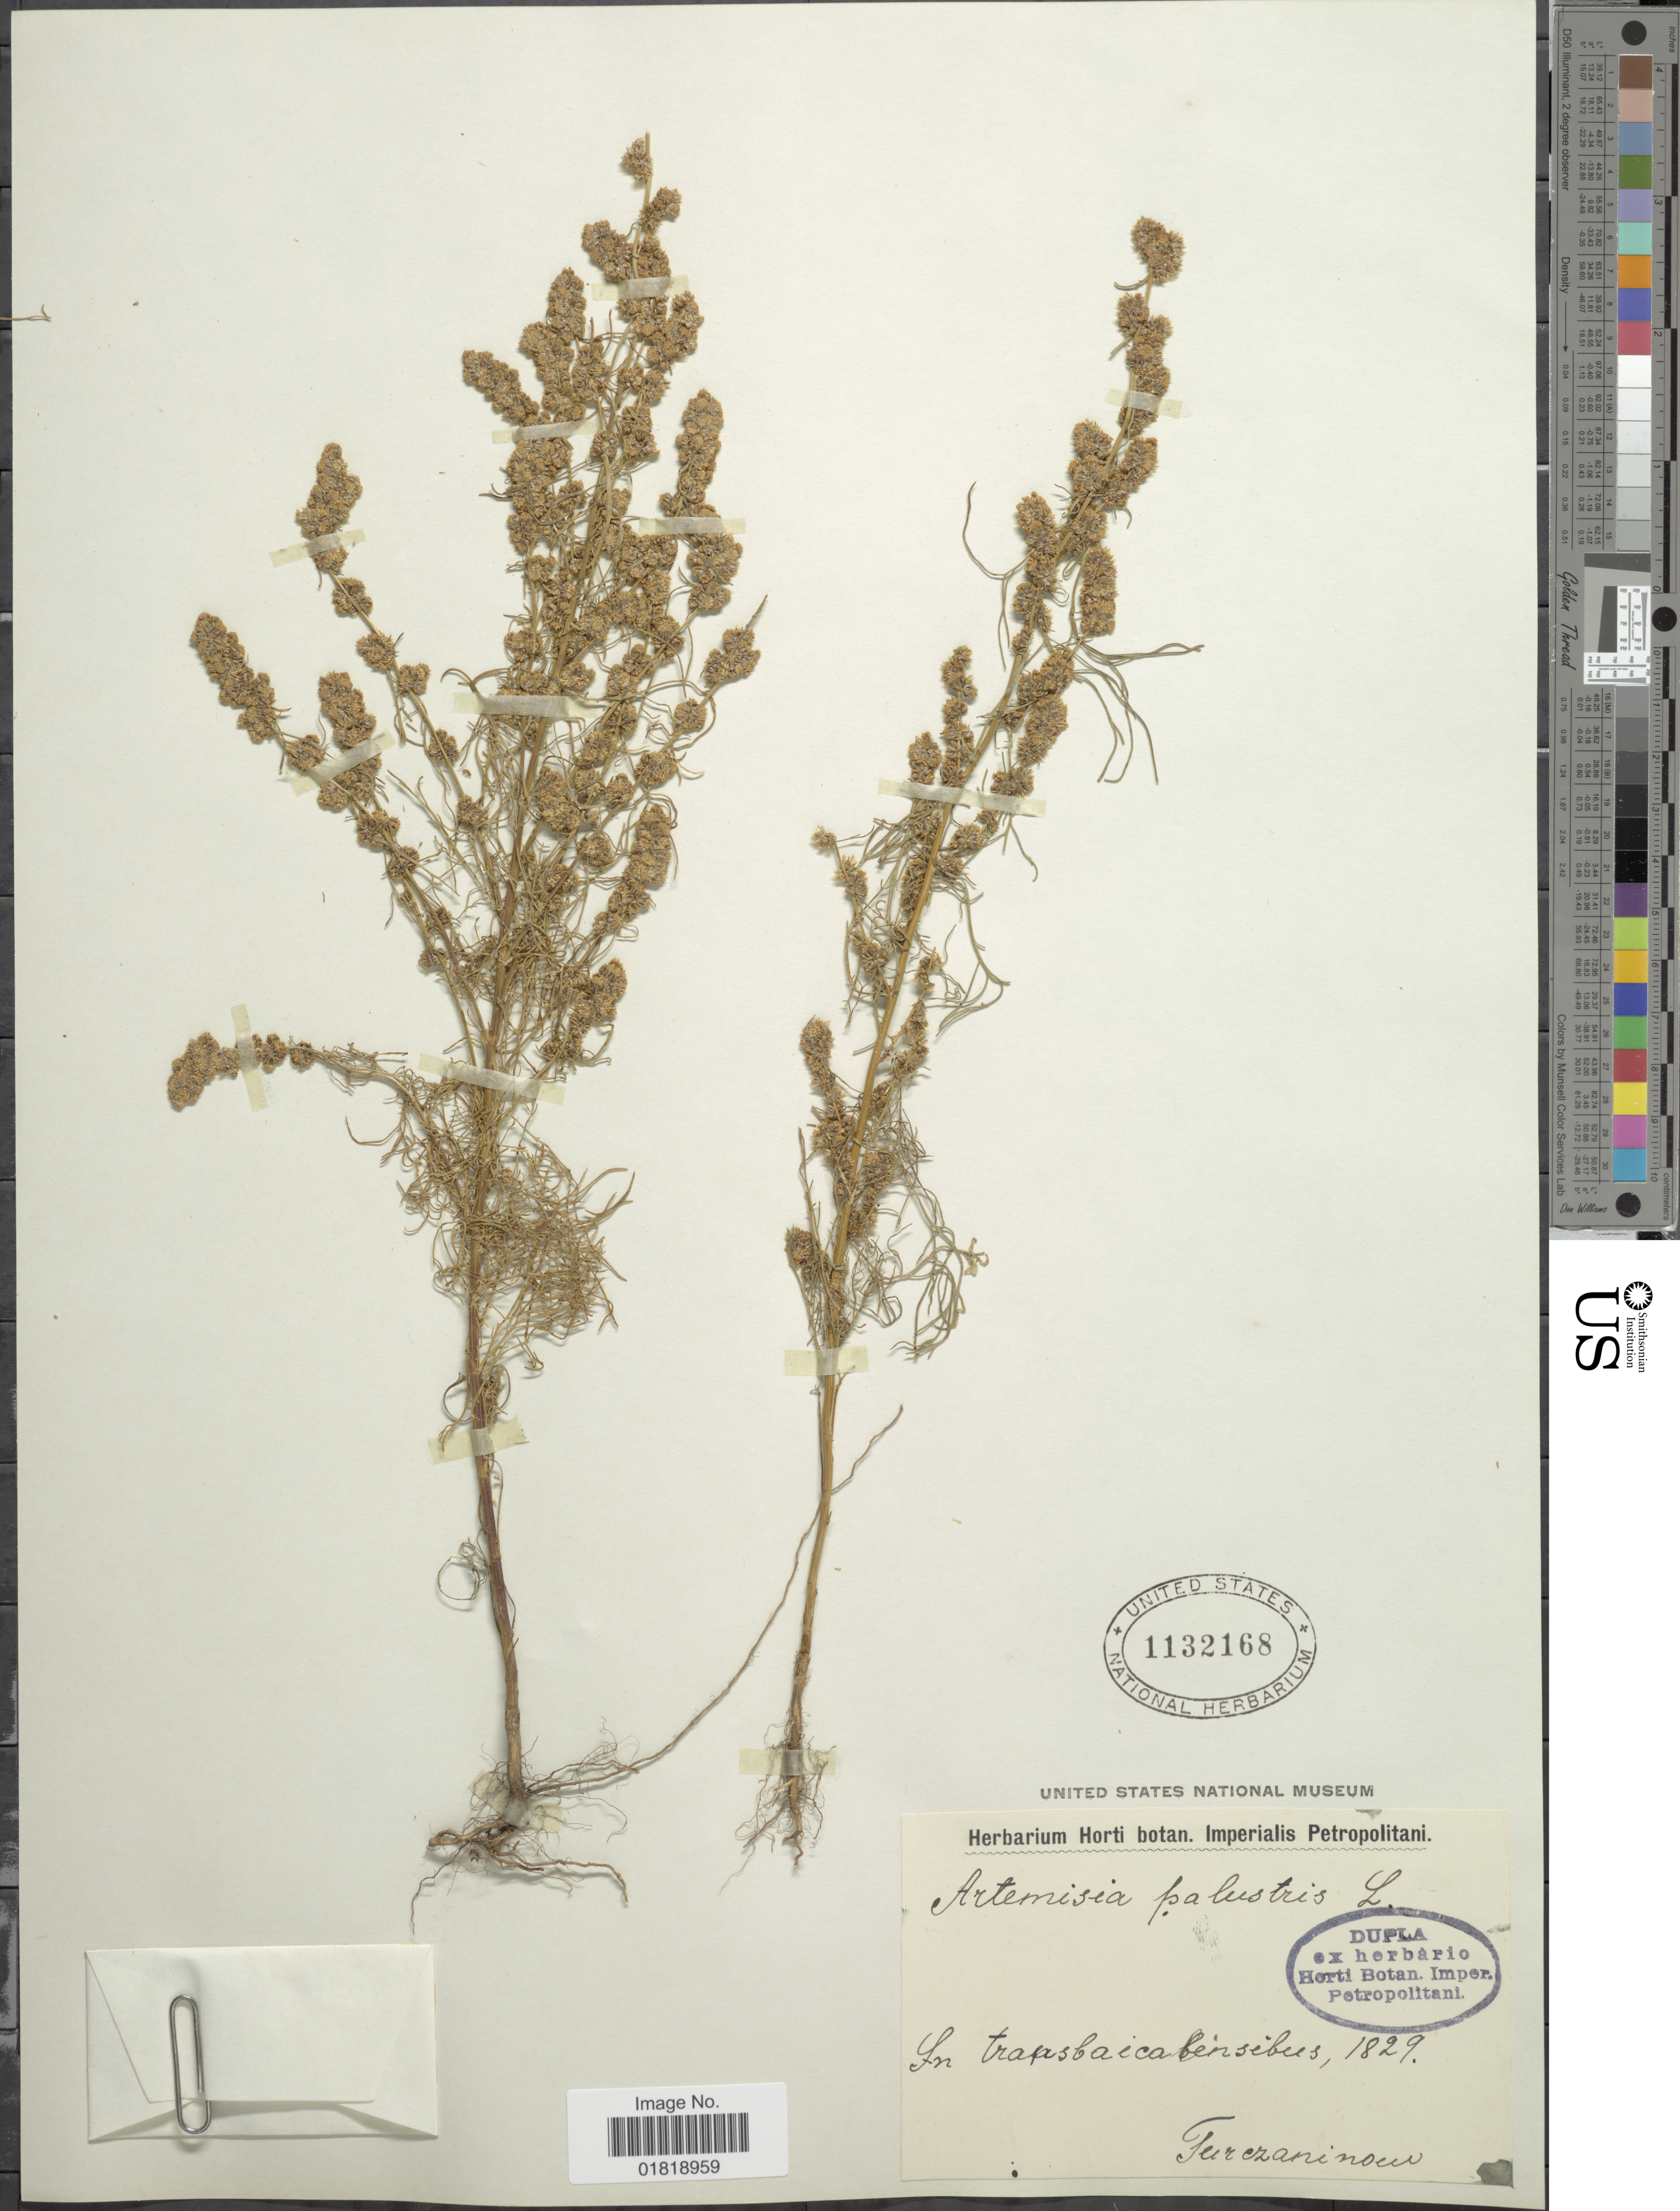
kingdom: Plantae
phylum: Tracheophyta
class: Magnoliopsida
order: Asterales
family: Asteraceae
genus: Artemisia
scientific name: Artemisia palustris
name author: L.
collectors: Turczaninov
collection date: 1829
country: Russian Federation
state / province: Zabaykalsky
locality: In transbaicalensibus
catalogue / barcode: US 1132168